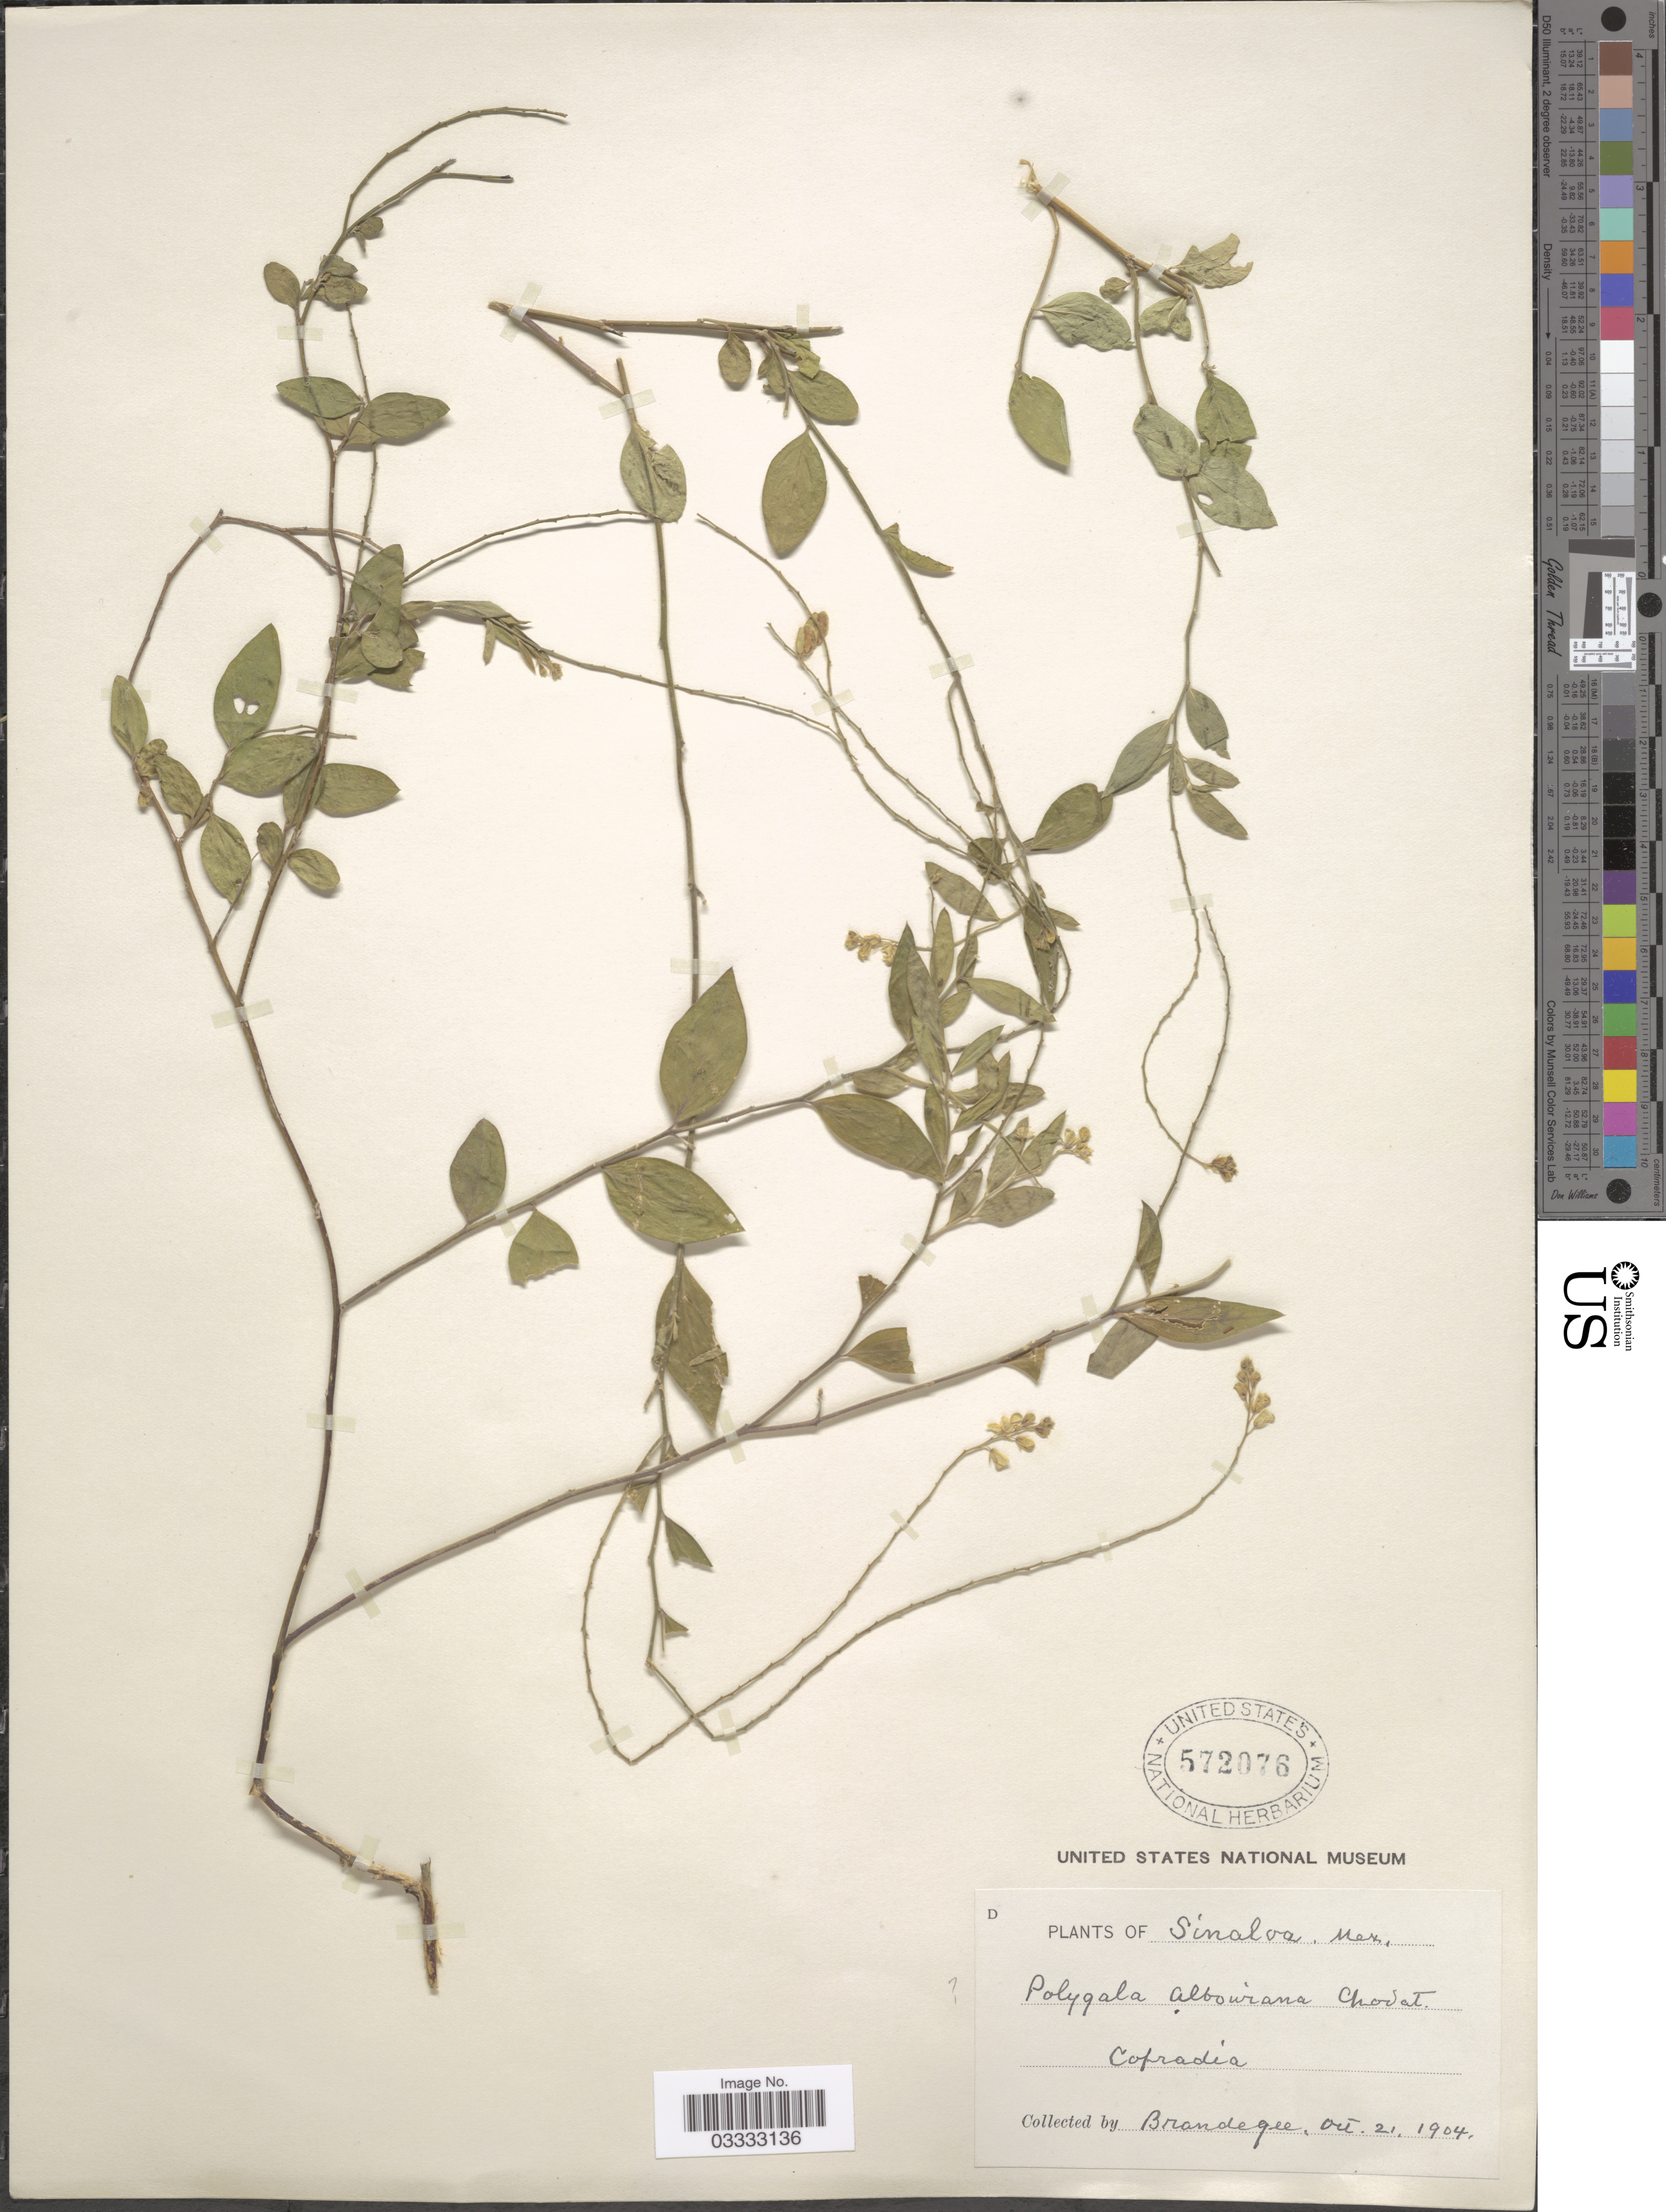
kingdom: Plantae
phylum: Tracheophyta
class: Magnoliopsida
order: Fabales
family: Polygalaceae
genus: Hebecarpa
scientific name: Hebecarpa rivinifolia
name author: (Kunth) J.R. Abbott & J.F.B. Pastore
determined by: Strong, Mark T., (BOT), Smithsonian Institution - National Museum of Natural History (UNITED STATES)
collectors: -- Brandegee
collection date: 1904-10-21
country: Mexico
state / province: Sinaloa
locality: Copradia.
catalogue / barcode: US 572076